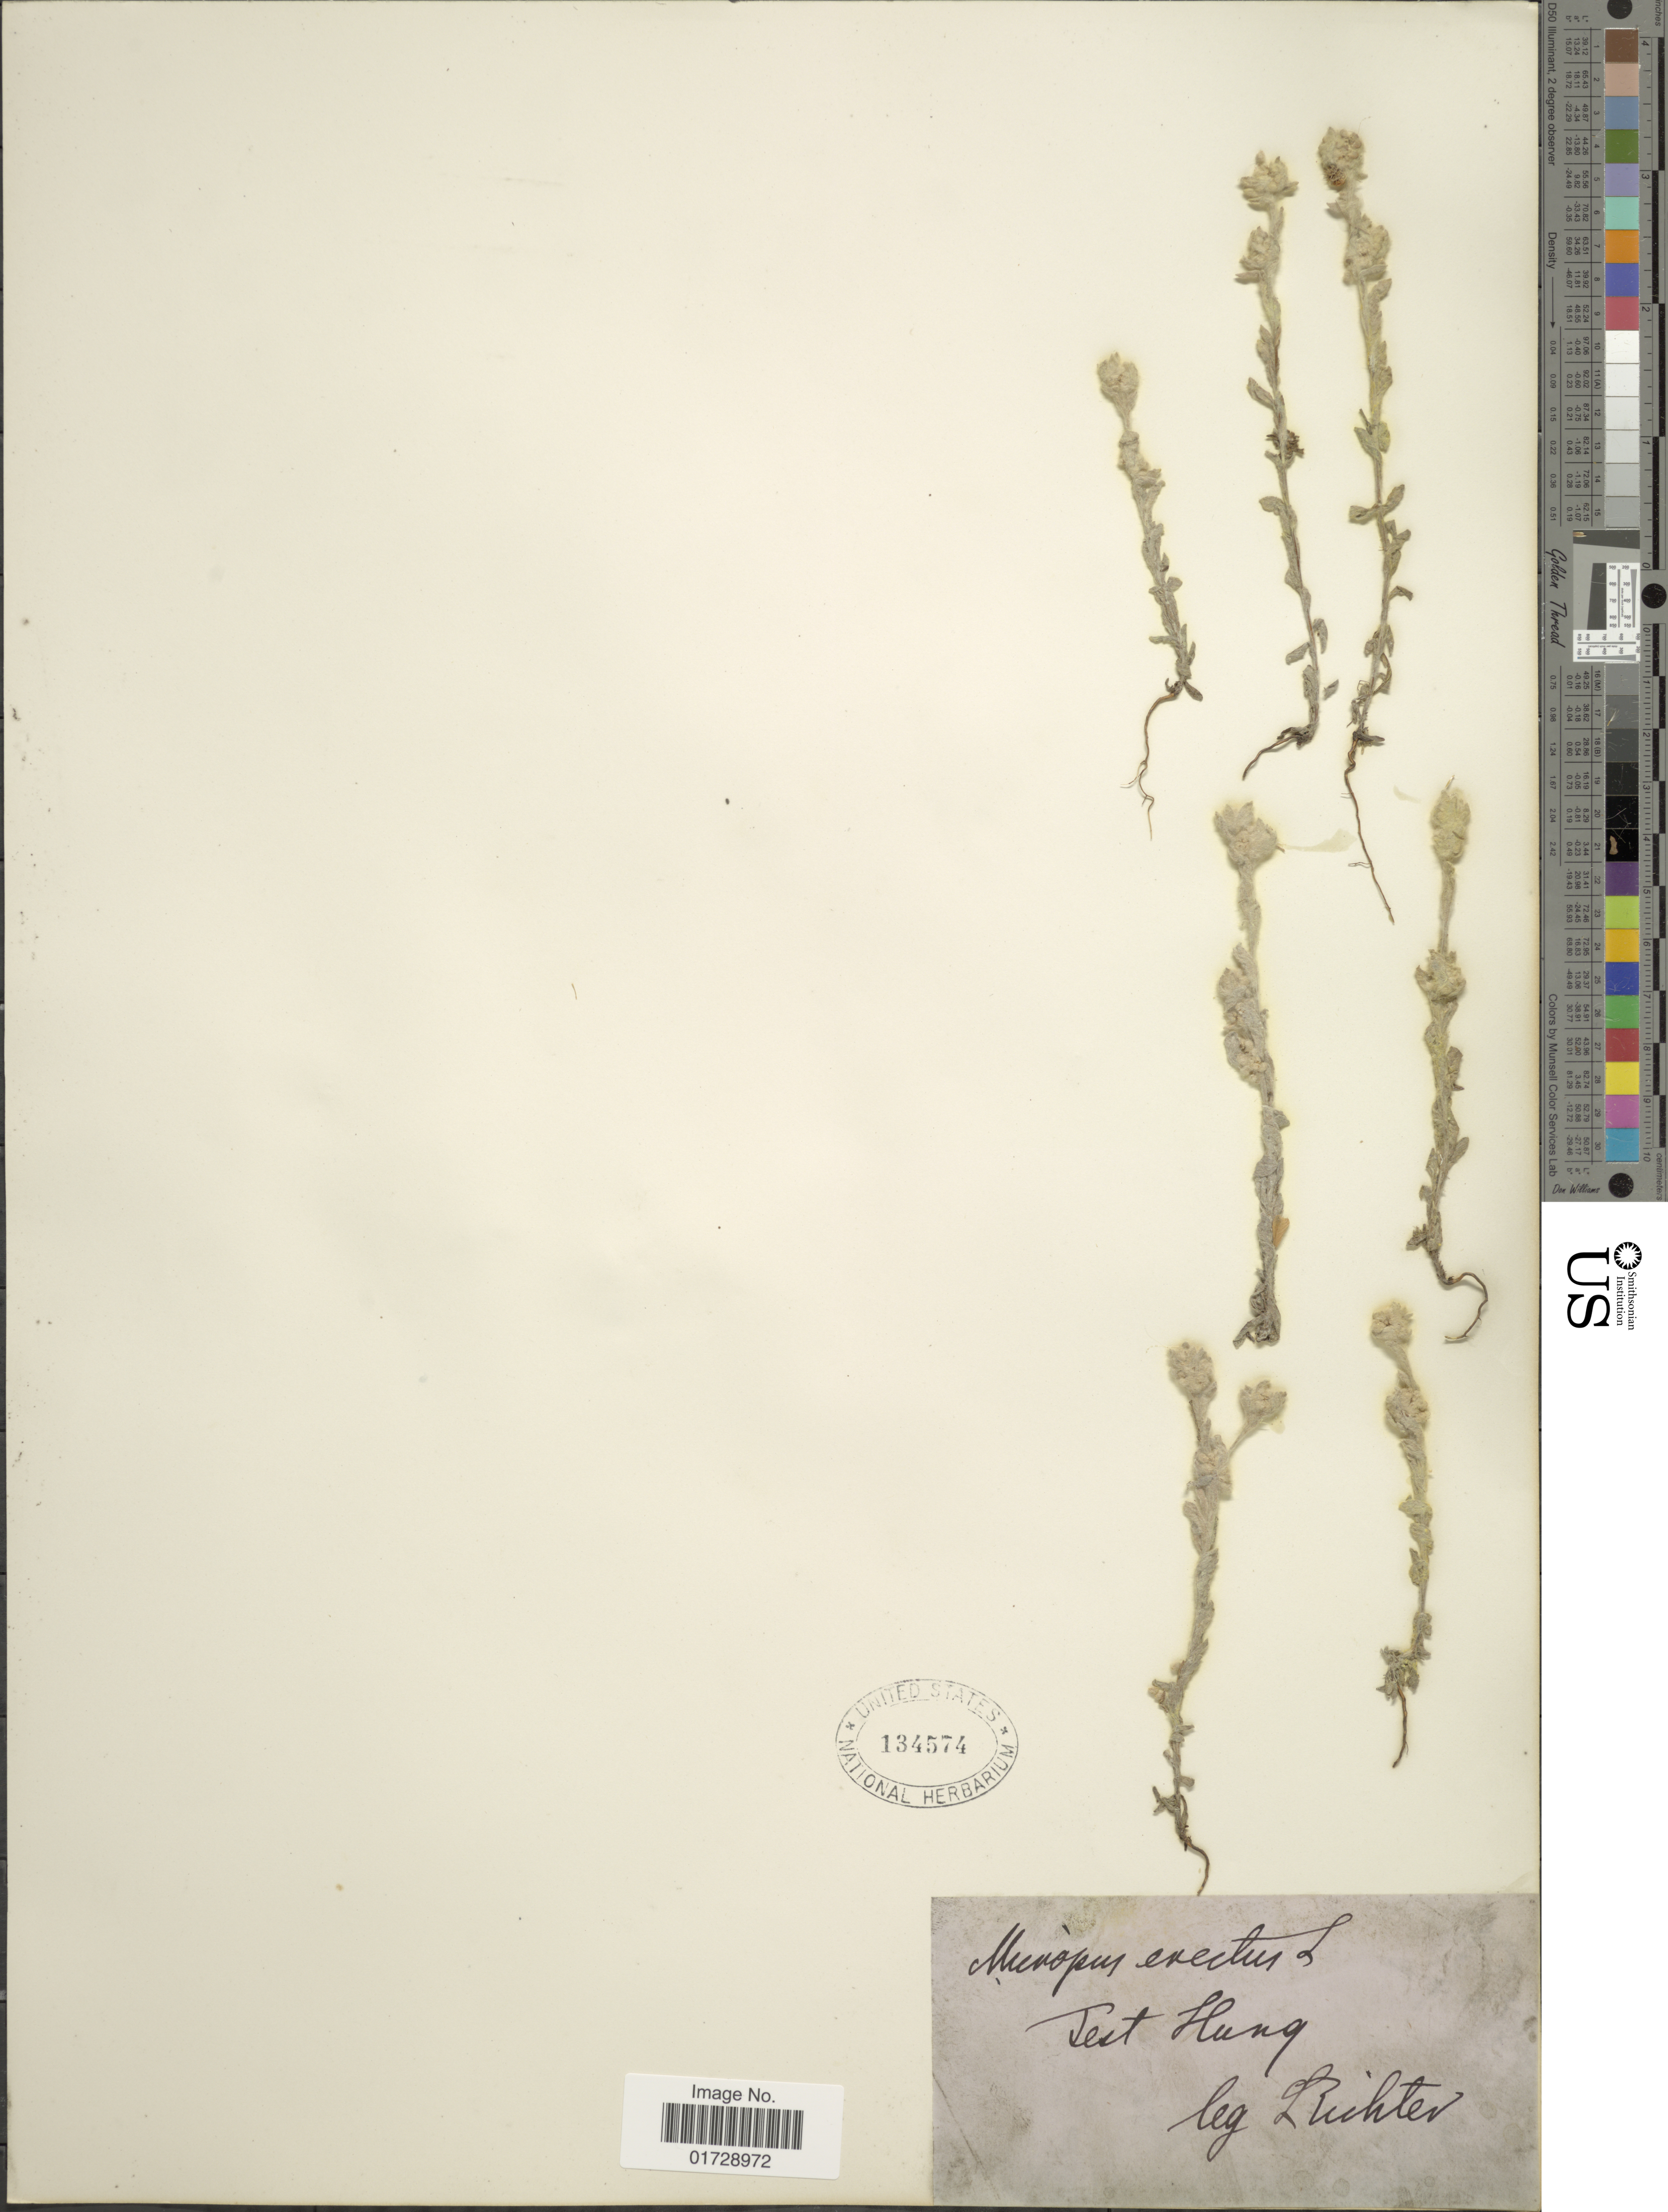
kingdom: Plantae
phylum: Tracheophyta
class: Magnoliopsida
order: Asterales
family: Asteraceae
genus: Micropus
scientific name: Micropus erectus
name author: L.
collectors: -- Richter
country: Hungary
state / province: Pest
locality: Test Hung [interpreted]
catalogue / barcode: US 134574